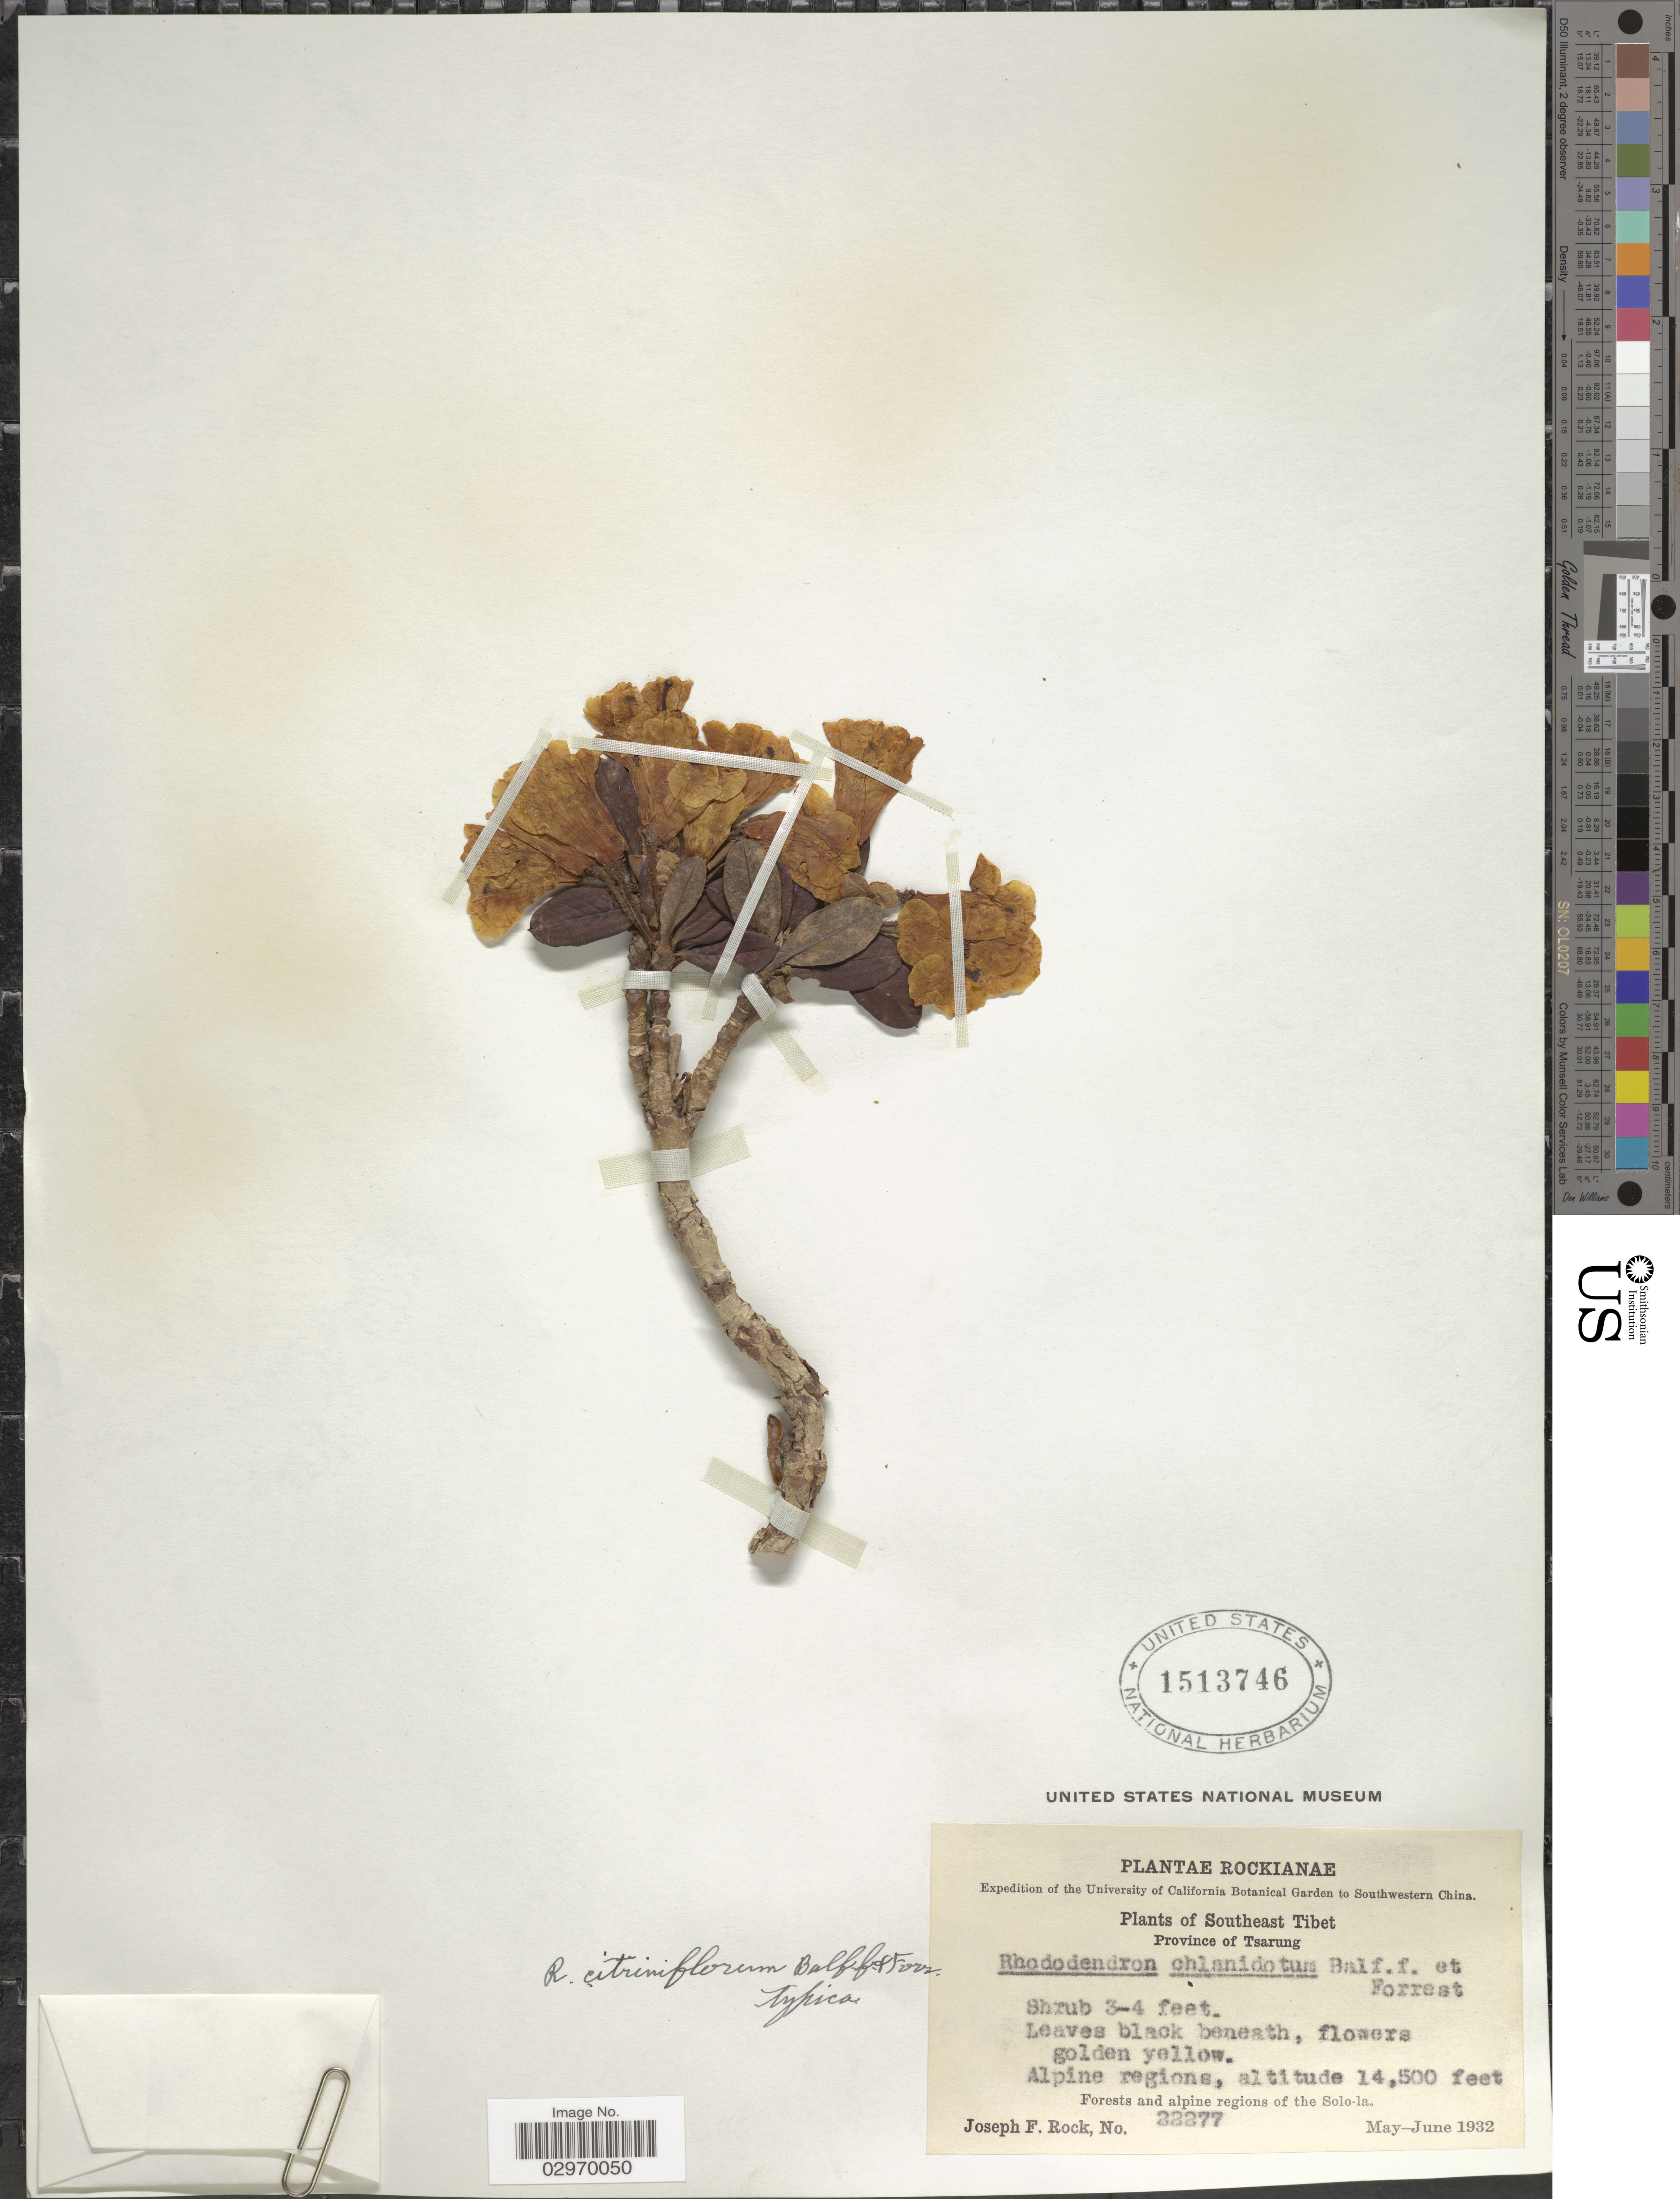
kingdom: Plantae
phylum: Tracheophyta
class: Magnoliopsida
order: Ericales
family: Ericaceae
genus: Rhododendron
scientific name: Rhododendron citriniflorum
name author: Balf. f. & Forrest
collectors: J. F. Rock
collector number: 22277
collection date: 1932-05/1932-06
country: China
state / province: Xizang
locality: Southwestern China. Southeast Tibet. Province of Tsarung. Alpine regions. Forests and alpine regions of the Solo-la.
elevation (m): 4420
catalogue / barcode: US 1513746